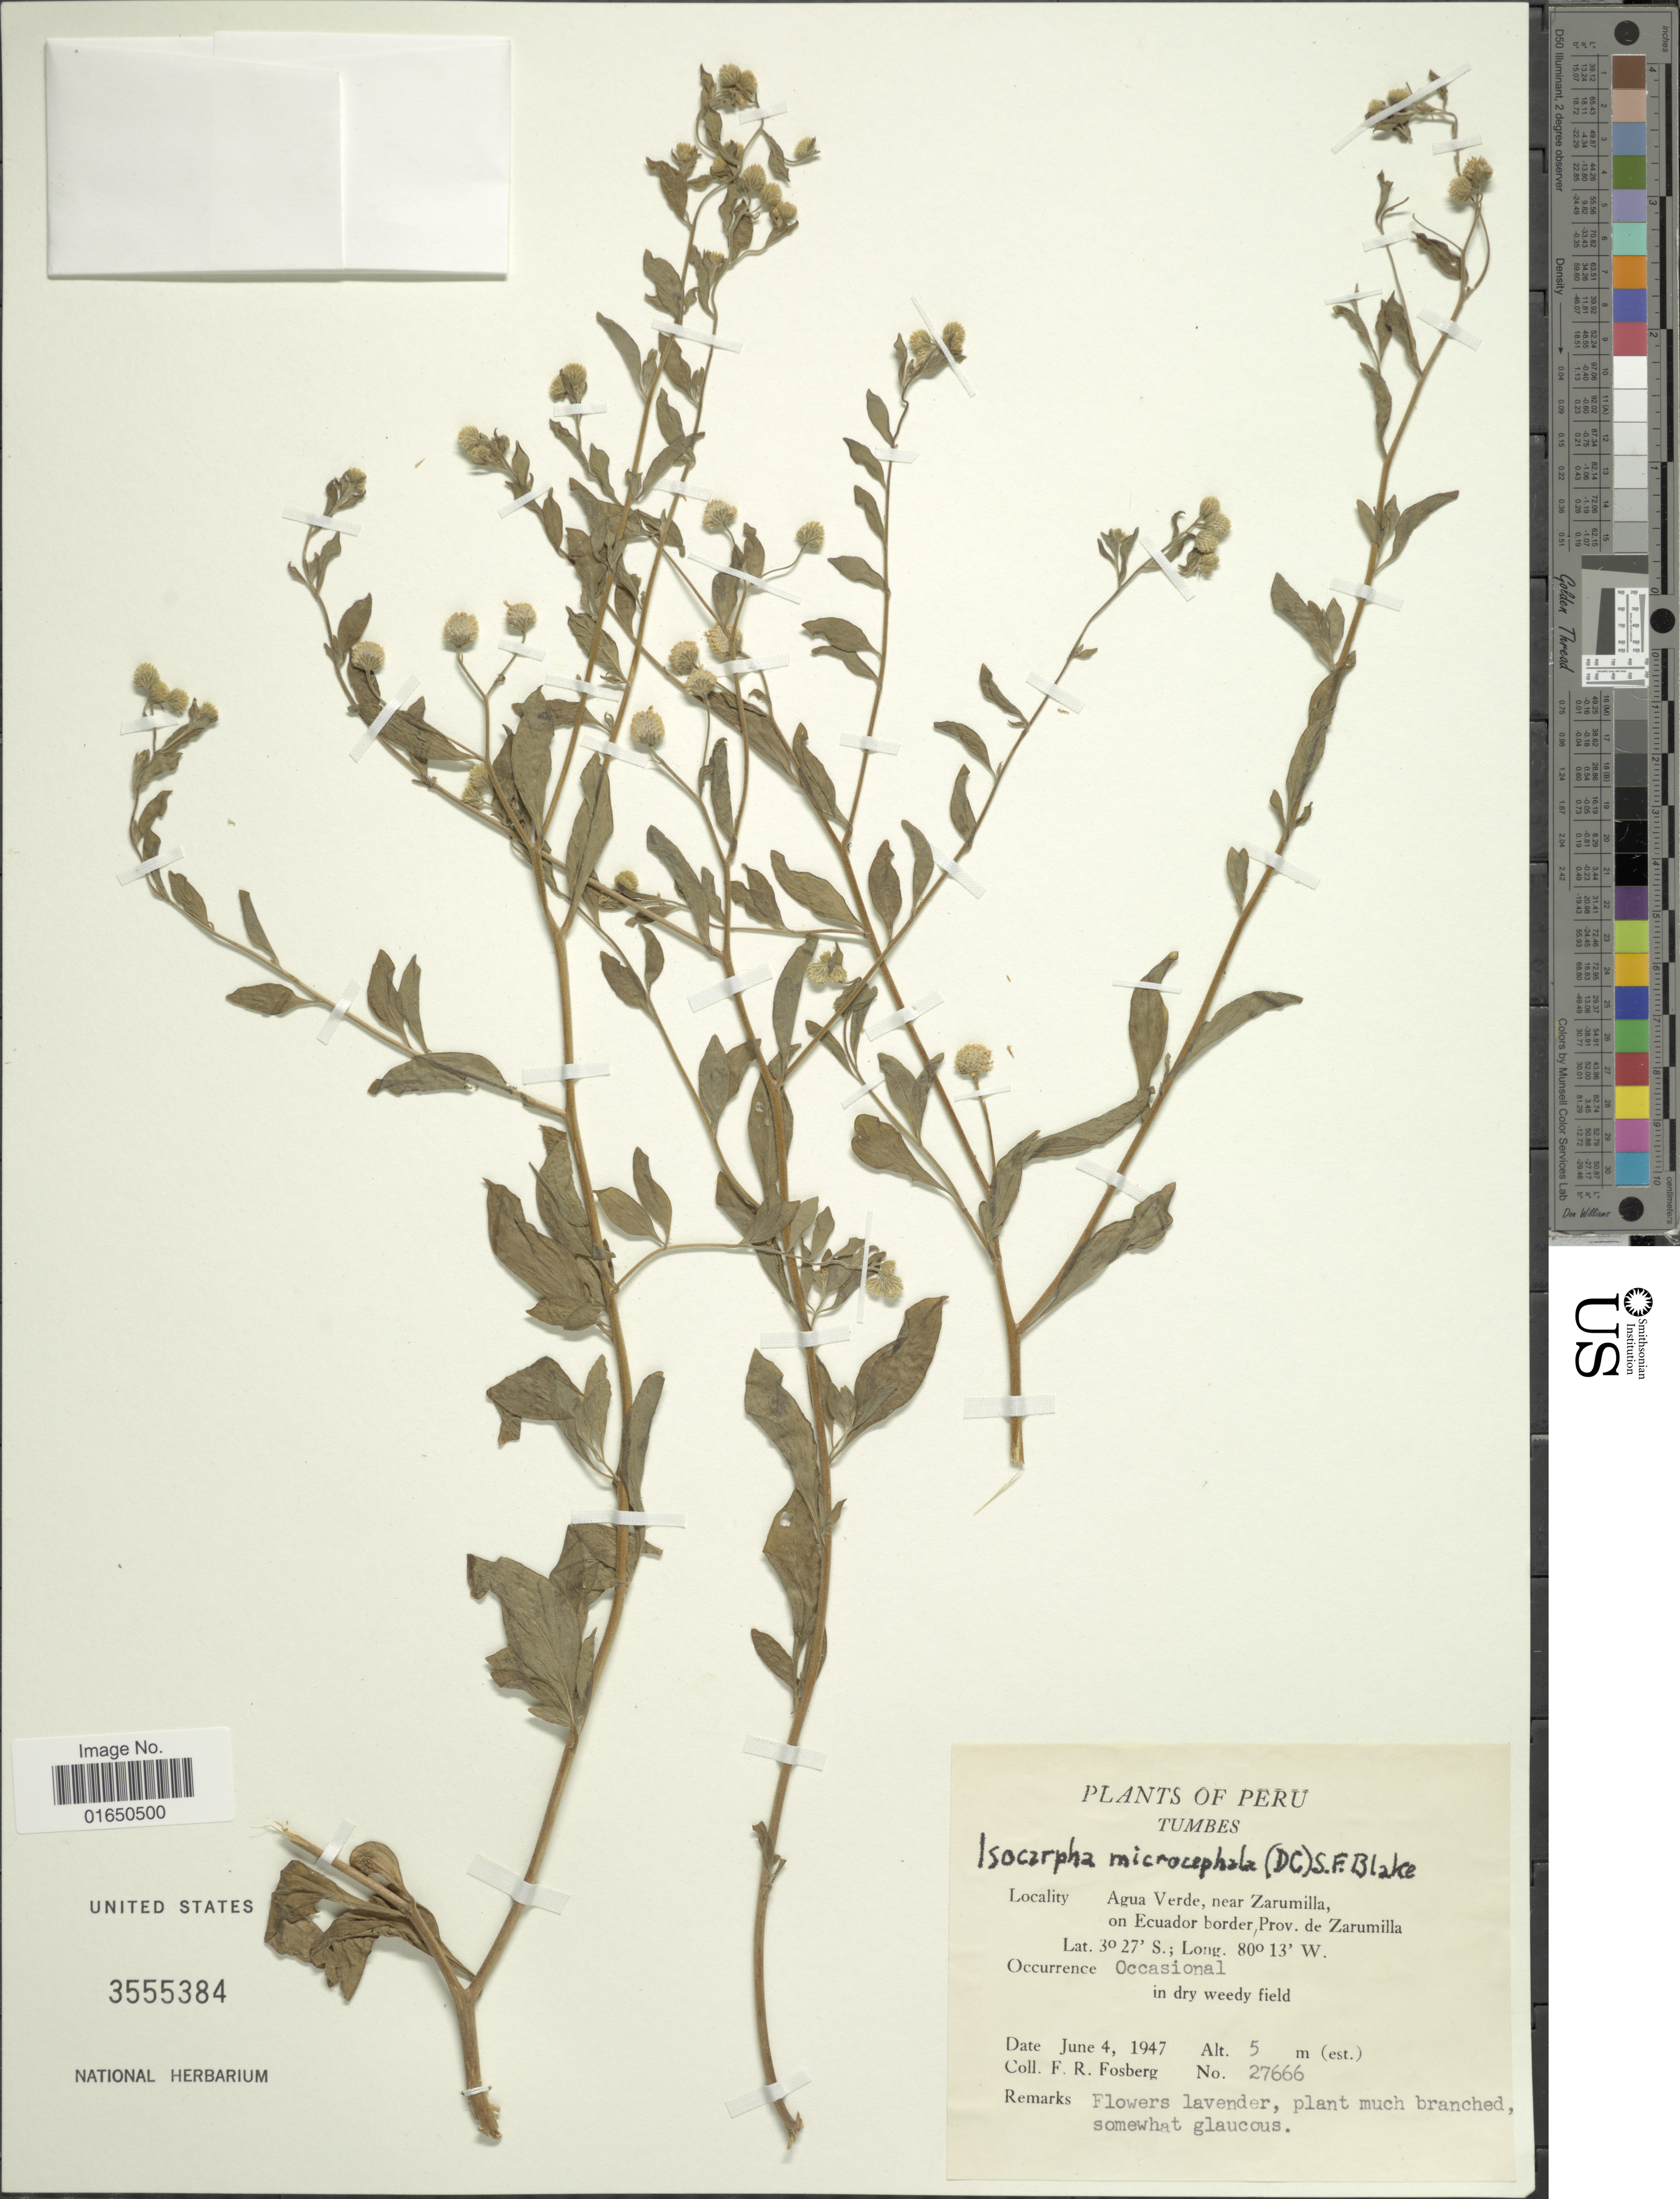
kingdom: Plantae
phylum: Tracheophyta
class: Magnoliopsida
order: Asterales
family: Asteraceae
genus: Isocarpha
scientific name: Isocarpha microcephala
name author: (DC.) S.F. Blake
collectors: F. R. Fosberg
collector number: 27666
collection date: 1947-06-04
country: Peru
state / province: Tumbes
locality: Agua Verde, near Zarumilla on Ecuador border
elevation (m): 5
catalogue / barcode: US 3555384